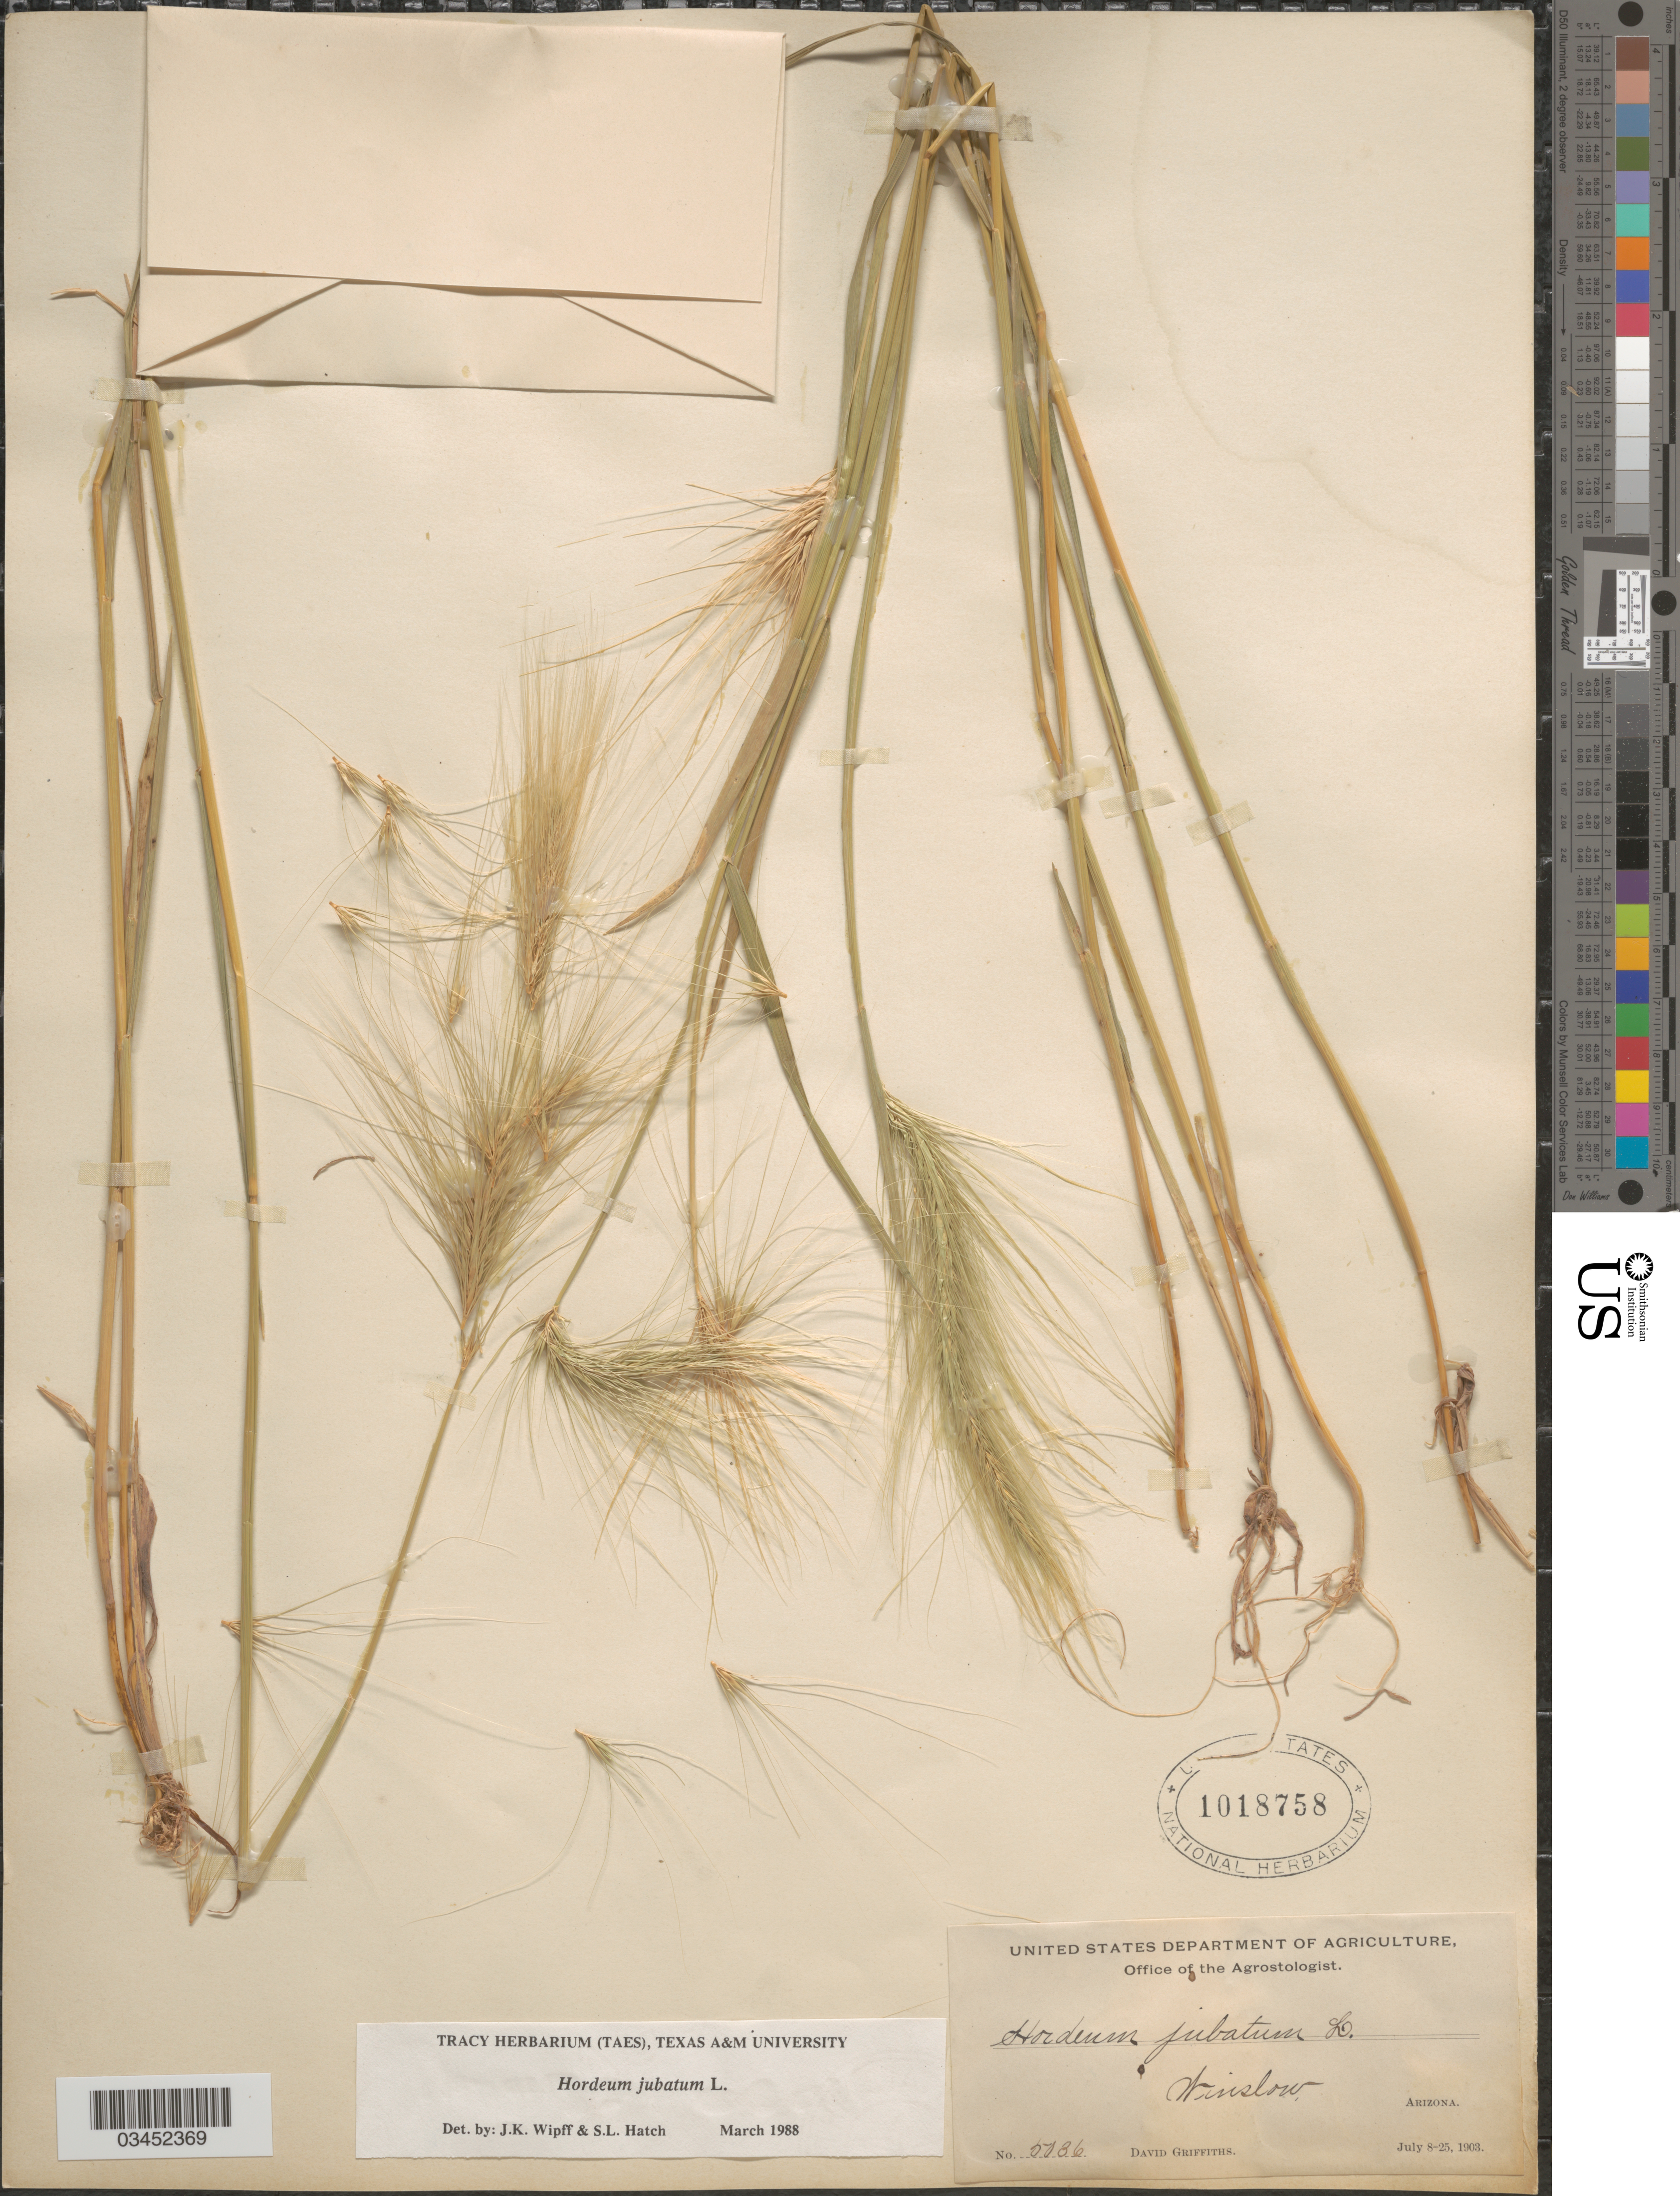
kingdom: Plantae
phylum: Tracheophyta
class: Liliopsida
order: Poales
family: Poaceae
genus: Hordeum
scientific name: Hordeum jubatum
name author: L.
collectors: D. Griffiths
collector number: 5036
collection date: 1903-07-08/1903-07-25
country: United States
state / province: Arizona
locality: Winslow.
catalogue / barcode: US 1018758